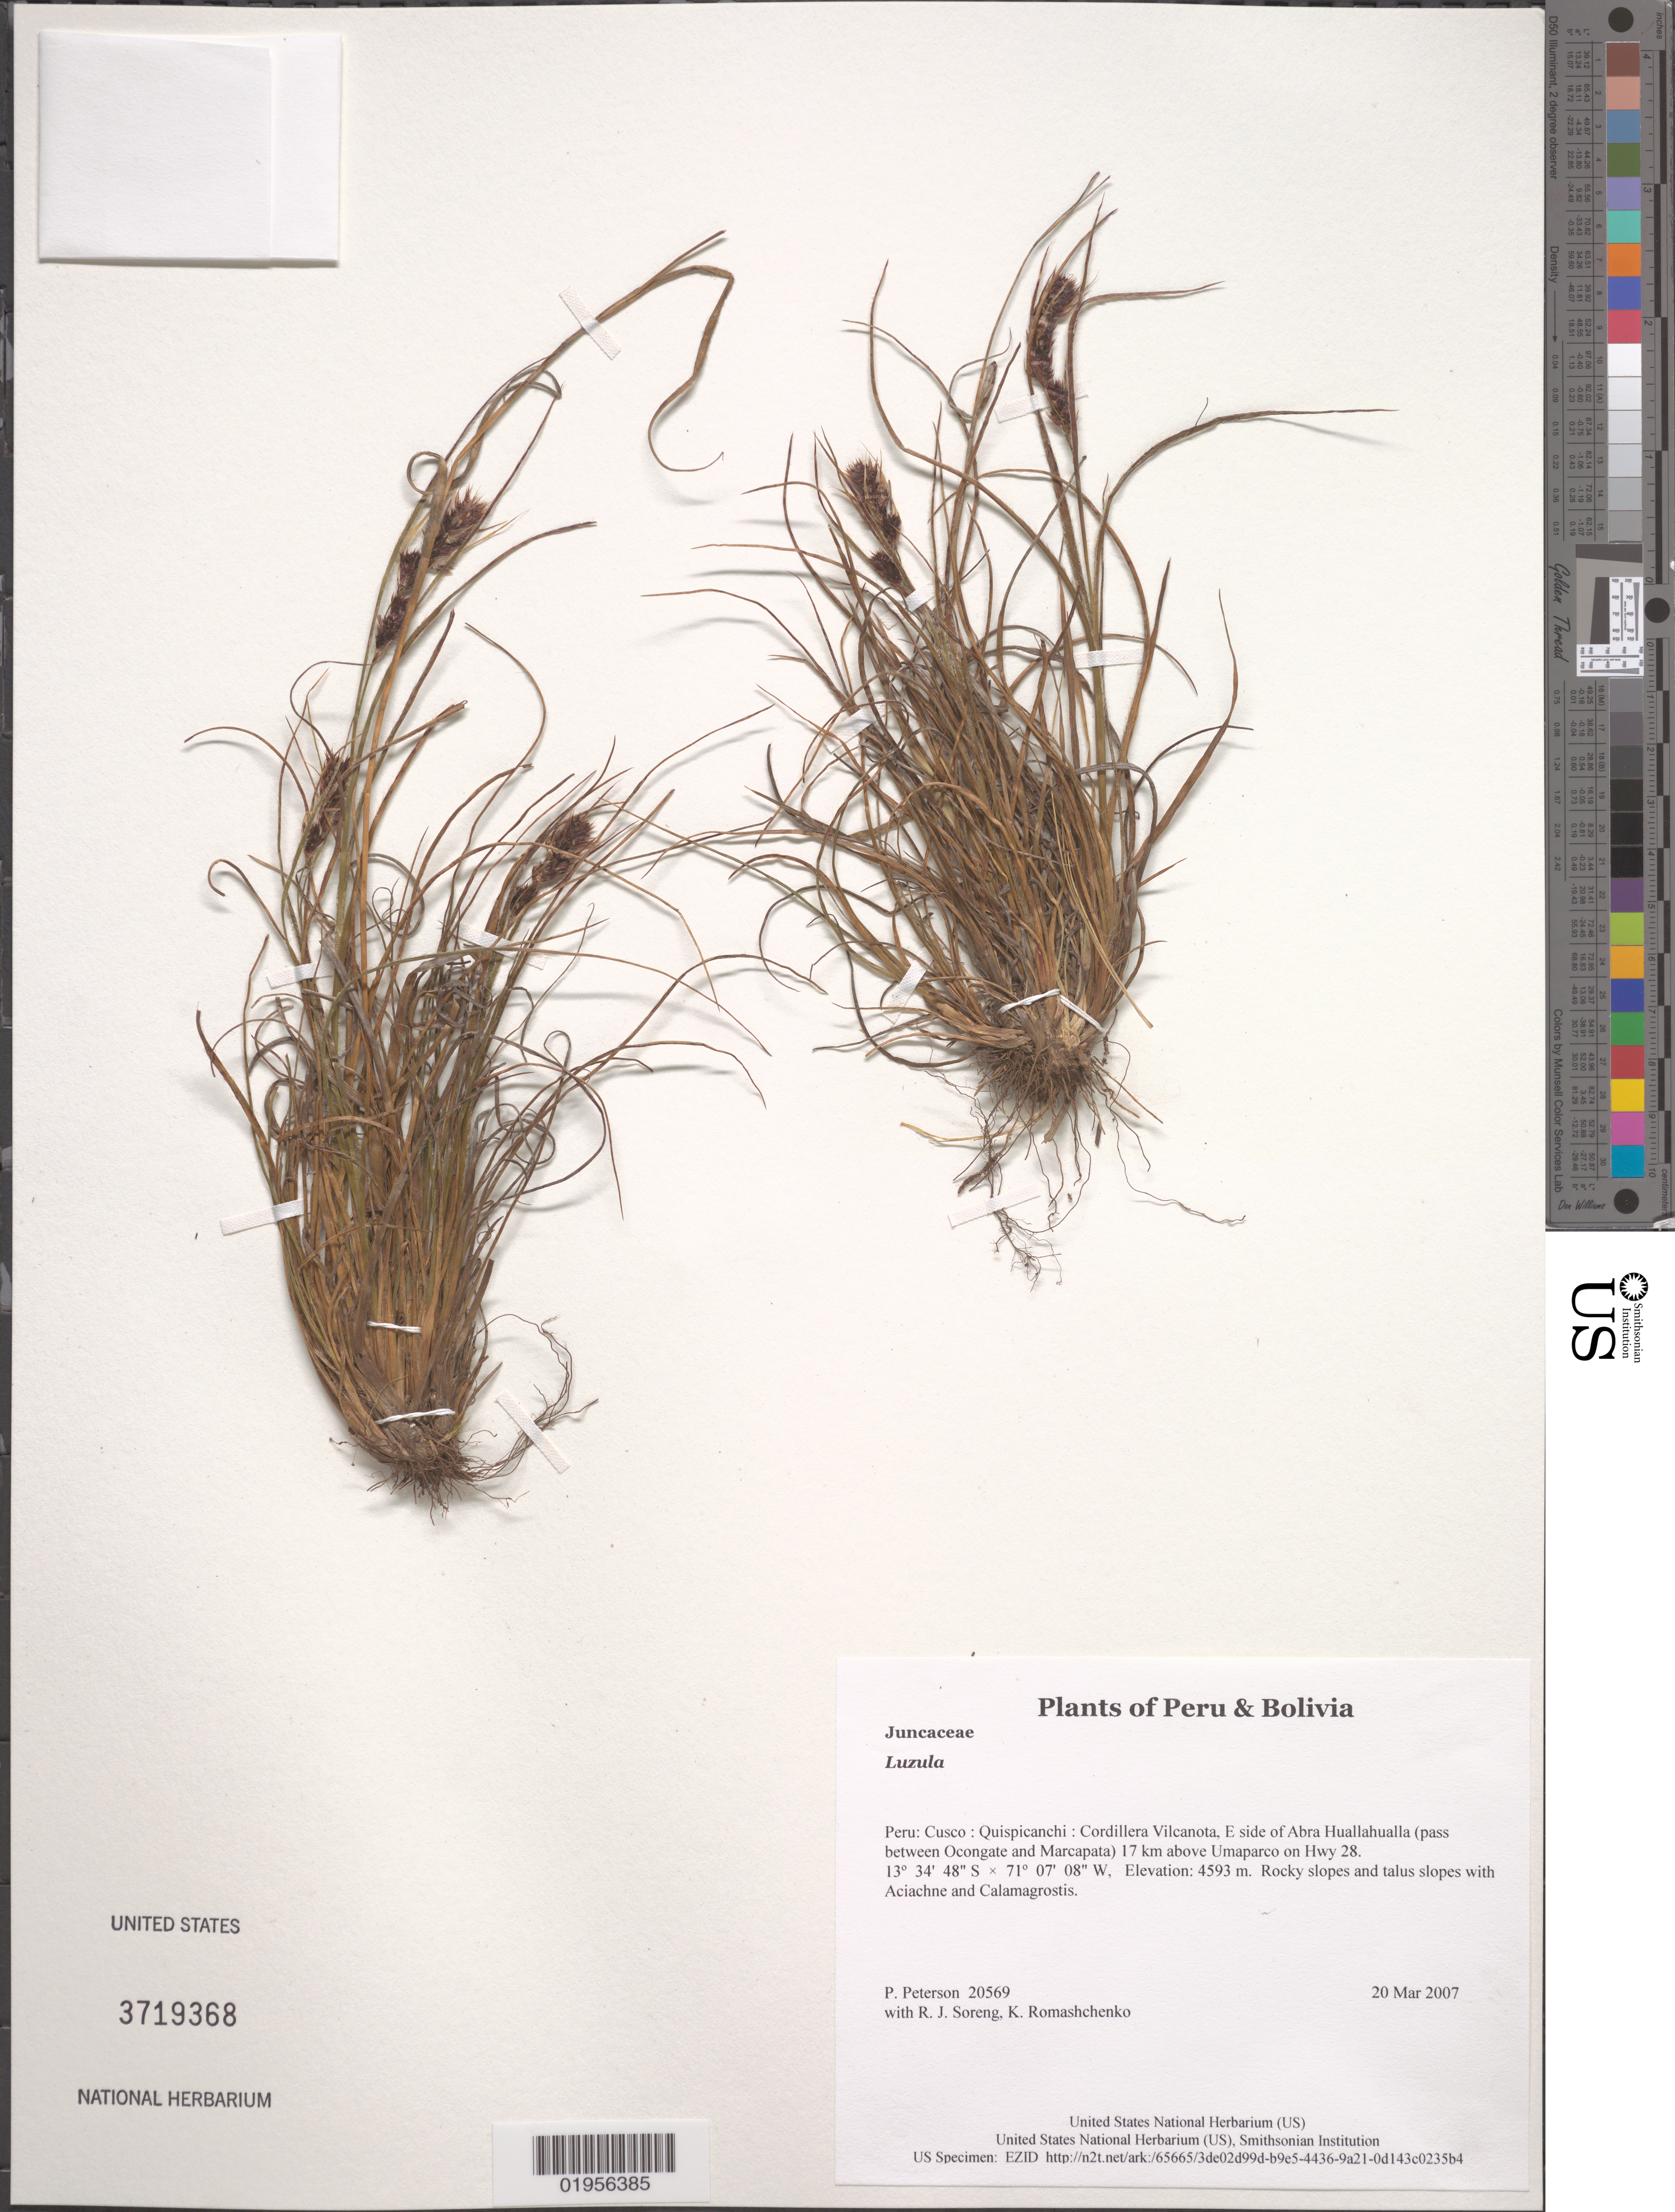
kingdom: Plantae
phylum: Tracheophyta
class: Liliopsida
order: Poales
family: Juncaceae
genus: Luzula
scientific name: Luzula sp.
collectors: P. M. Peterson, R. J. Soreng & K. Romashchenko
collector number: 20569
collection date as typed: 20 Mar 2007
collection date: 2007-03-20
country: Peru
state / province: Cusco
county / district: Quispicanchis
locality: Cordillera Vilcanota, E side of Abra Huallahualla (pass between Ocongate and Marcapata) 17 km above Umaparco on Hwy 28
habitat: Rocky slopes and talus slopes with Aciachne and Calamagrostis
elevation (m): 4593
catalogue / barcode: US 3719368